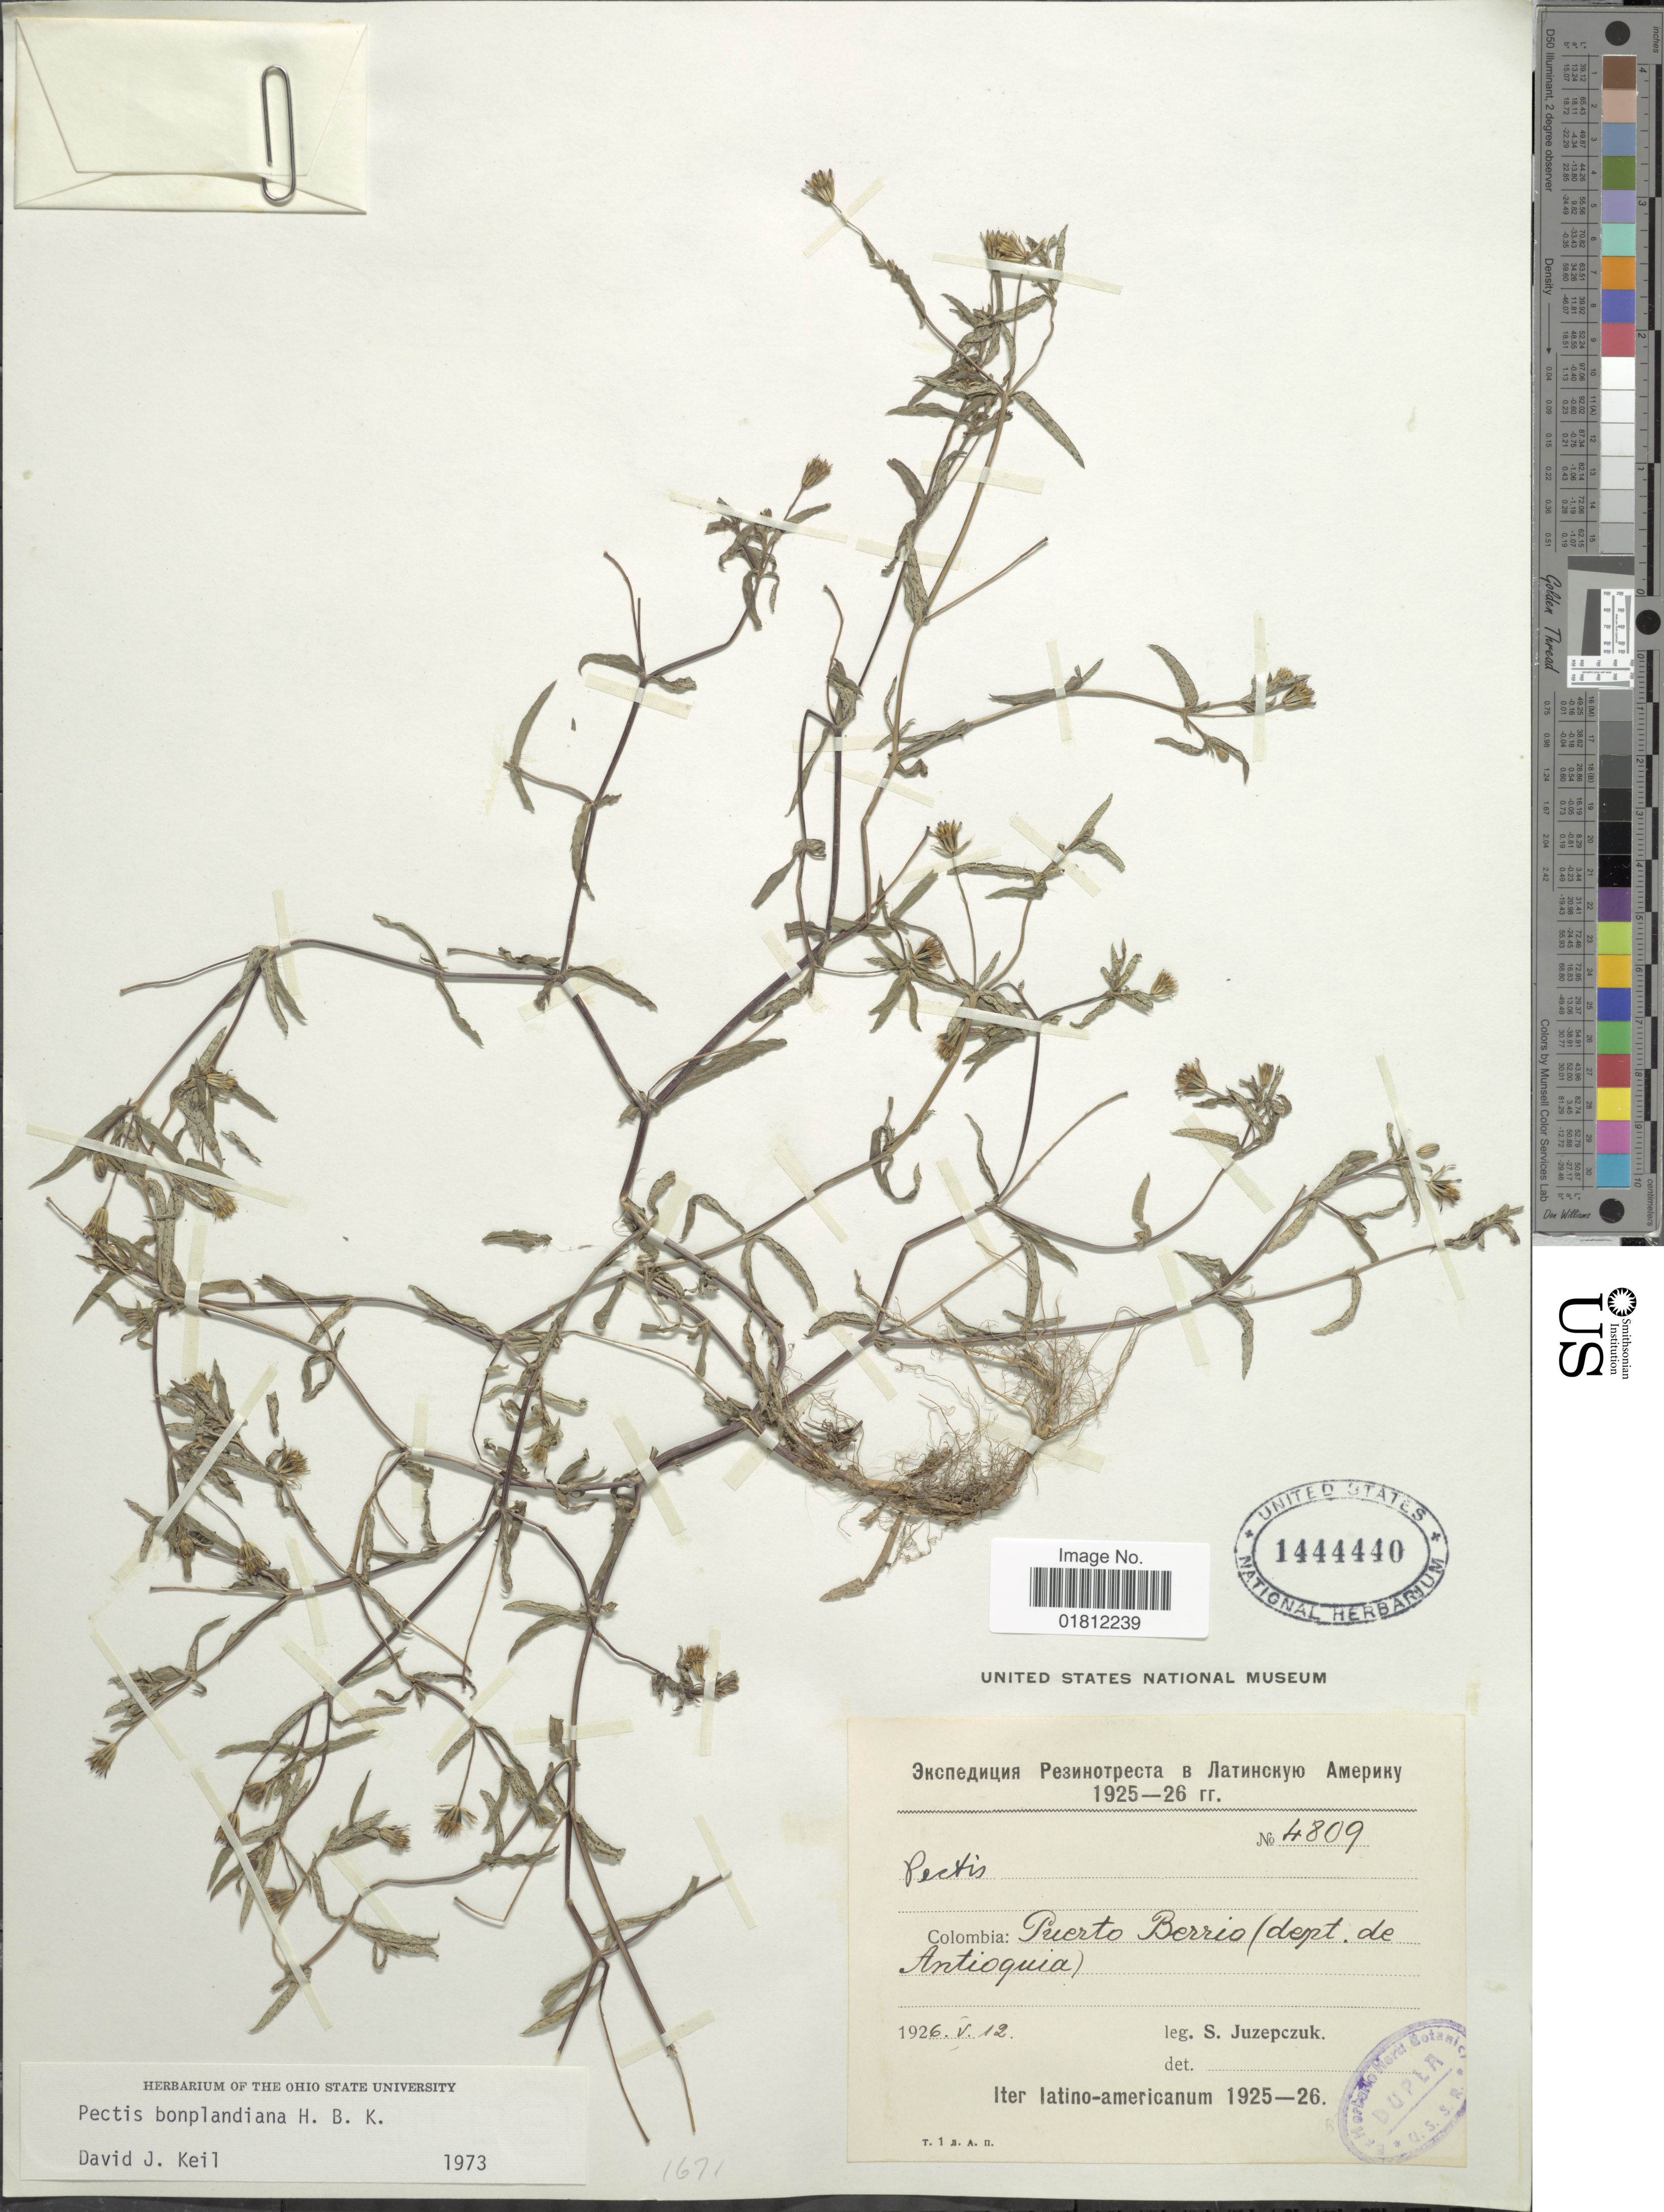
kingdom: Plantae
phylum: Tracheophyta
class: Magnoliopsida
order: Asterales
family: Asteraceae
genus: Pectis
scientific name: Pectis bonplandiana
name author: Kunth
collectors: S. V. Juzepczuk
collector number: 4809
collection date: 1926-05-12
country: Colombia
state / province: Antioquia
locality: Colombia: Puerto Berrio (dept. de Antioquia).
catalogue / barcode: US 1444440